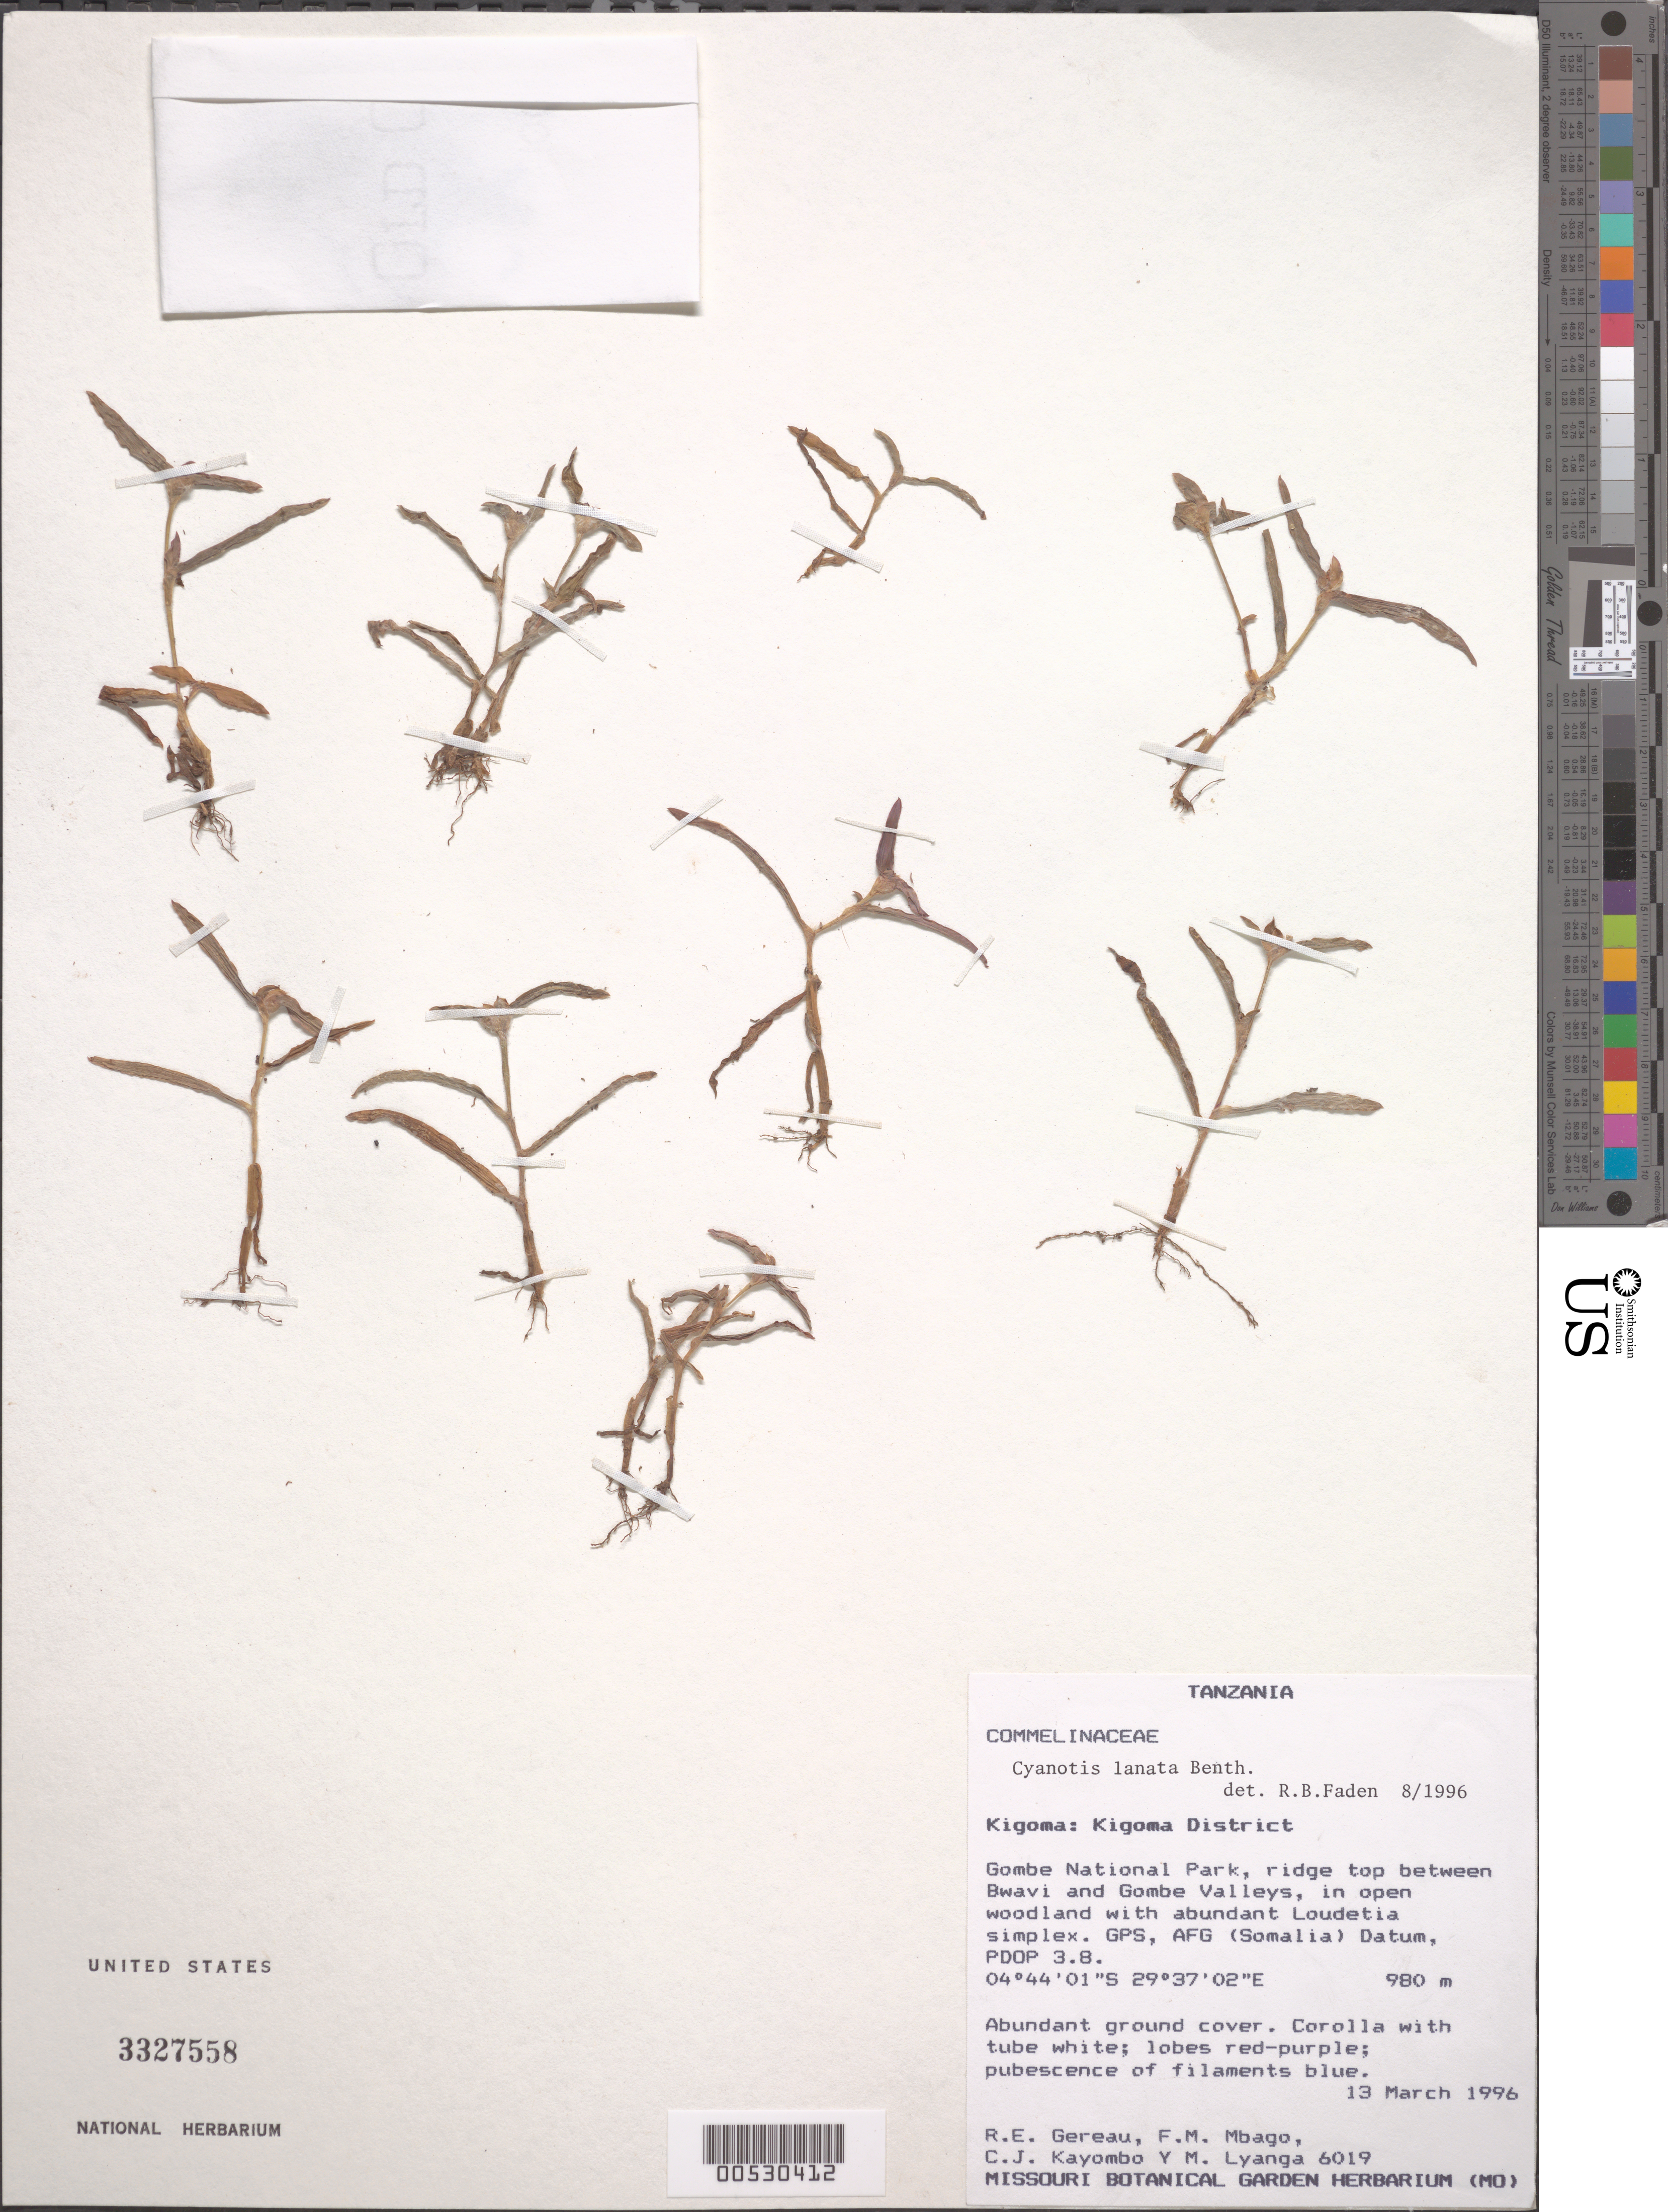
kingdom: Plantae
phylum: Tracheophyta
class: Liliopsida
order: Commelinales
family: Commelinaceae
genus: Cyanotis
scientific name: Cyanotis lanata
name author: Benth.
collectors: R. E. Gereau, F. Mbago, C. J. Kayombo & Y. Lyanga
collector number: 6019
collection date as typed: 13 Mar 1996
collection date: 1996-03-13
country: Tanzania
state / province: Kigoma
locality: Kigoma dist., gombe national park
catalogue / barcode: US 3327558